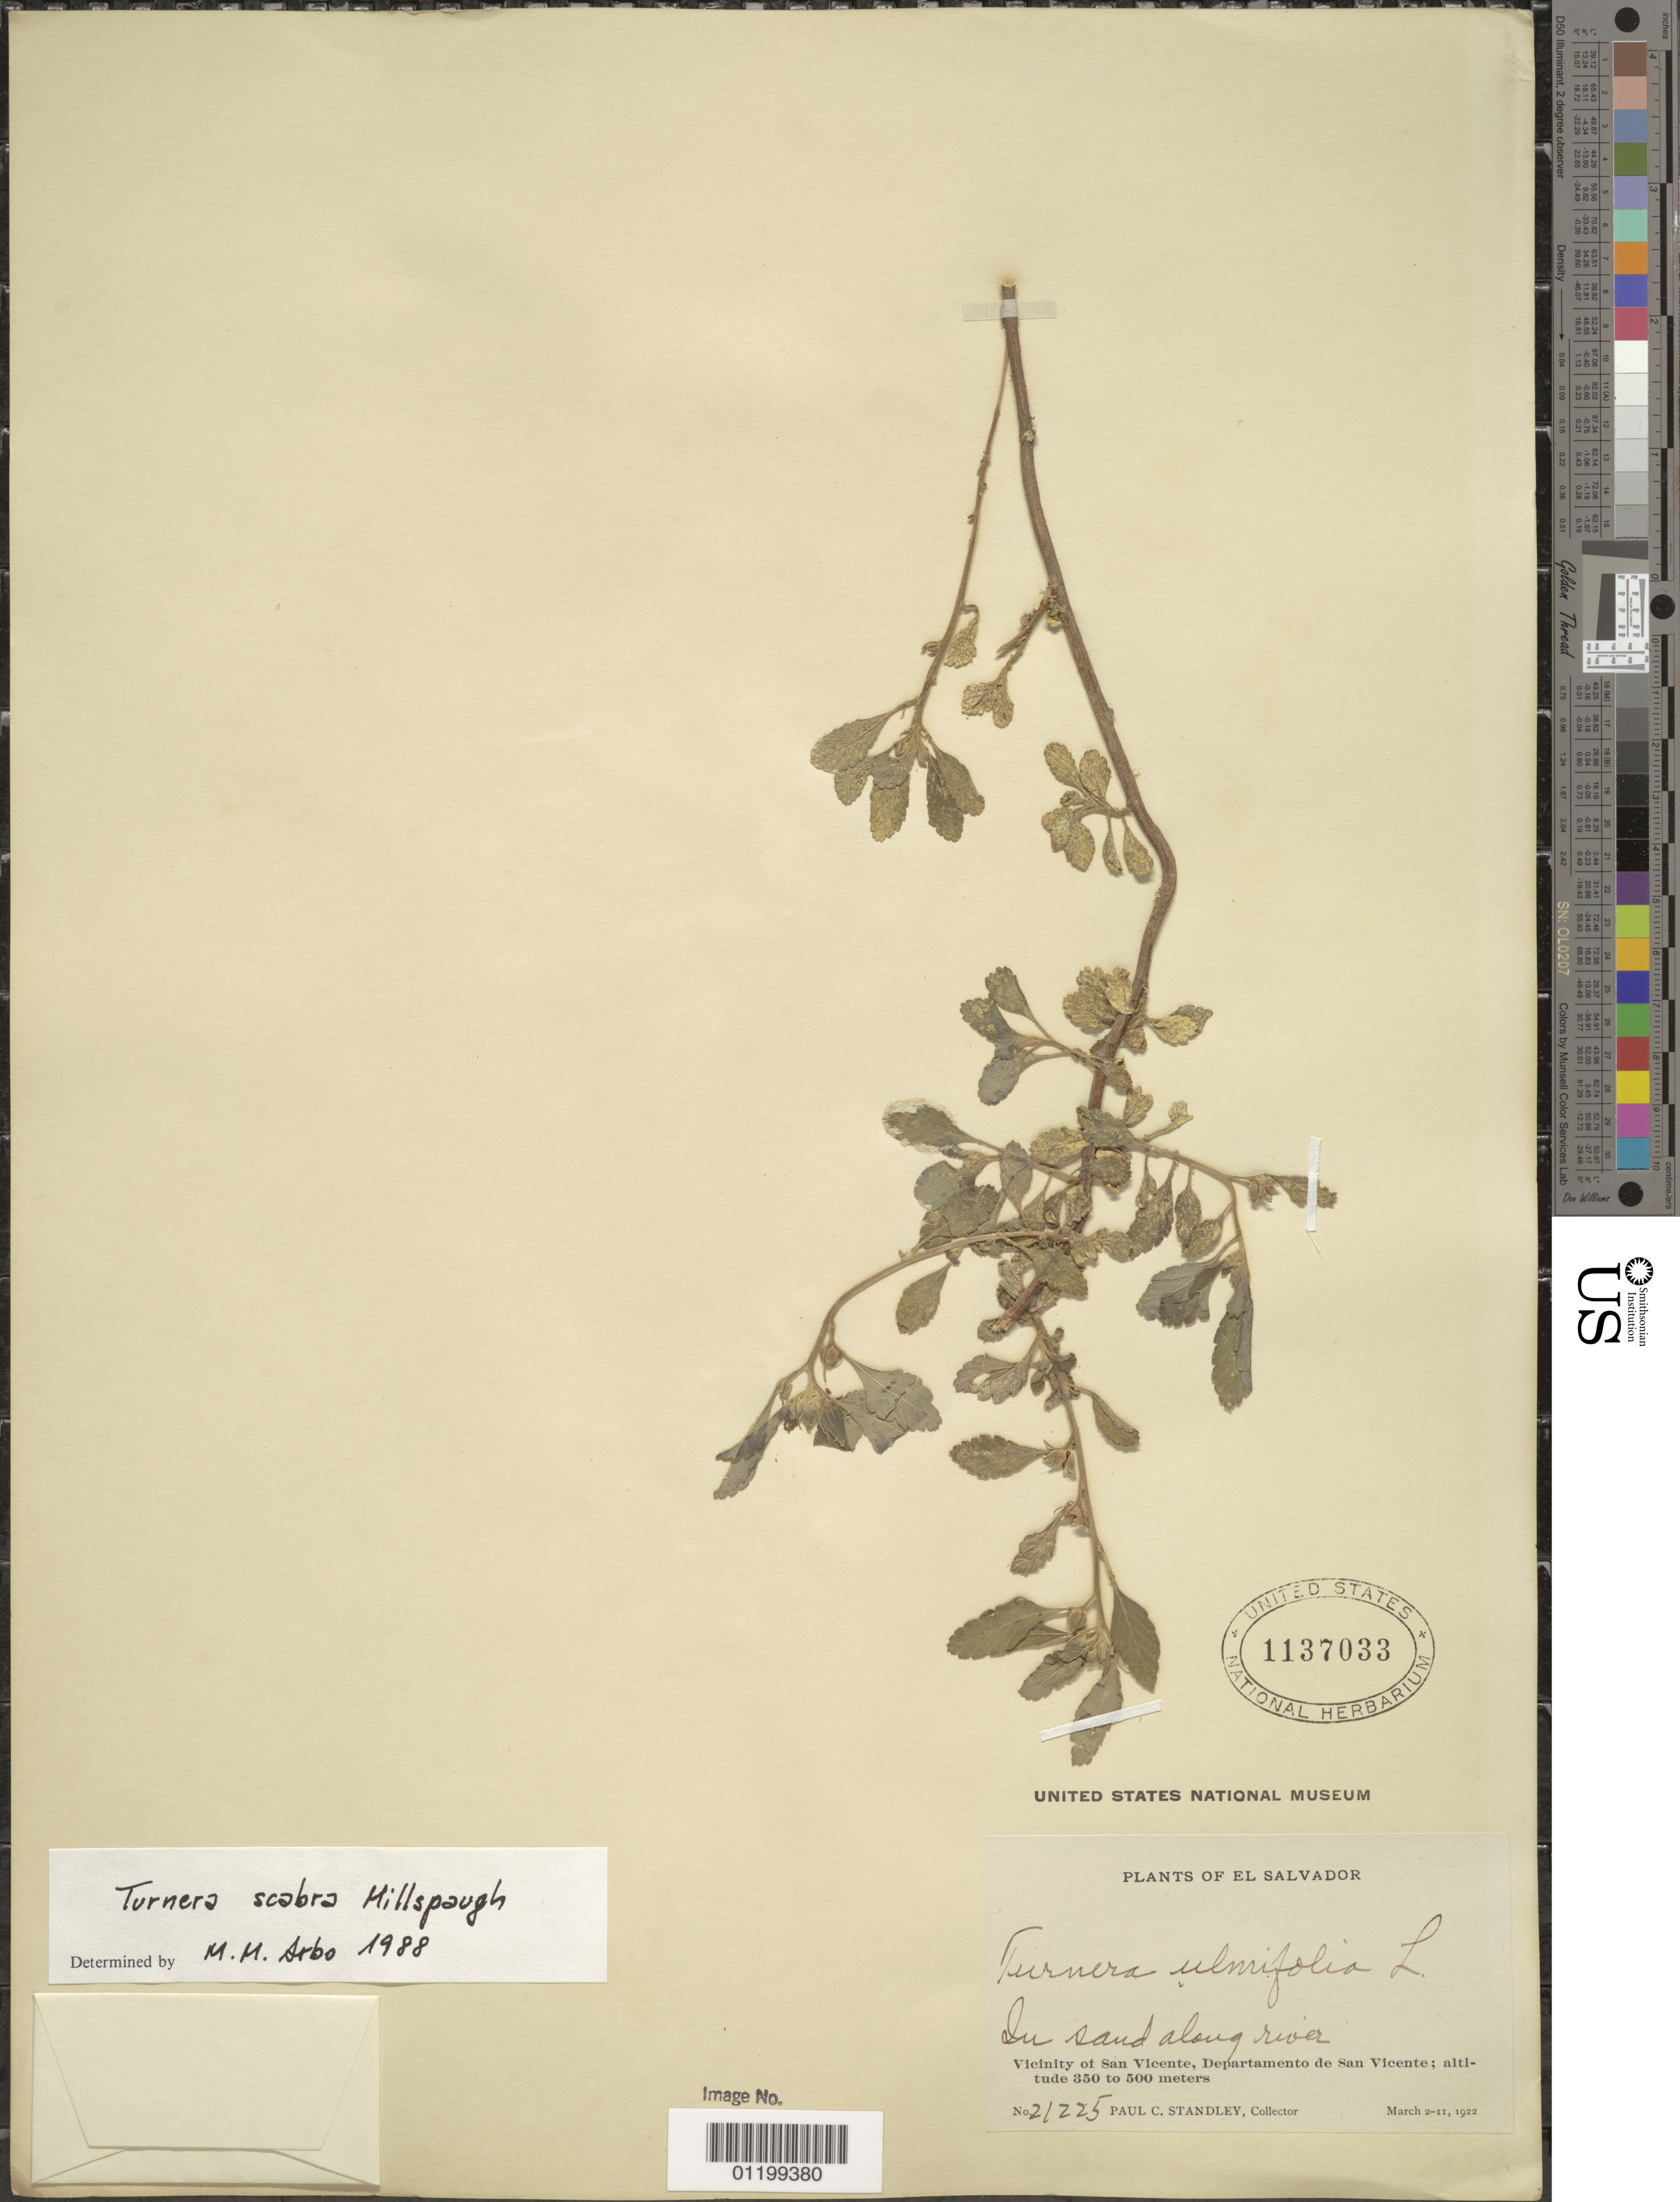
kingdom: Plantae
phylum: Tracheophyta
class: Magnoliopsida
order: Malpighiales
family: Turneraceae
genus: Turnera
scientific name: Turnera scabra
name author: Millsp.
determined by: Arbo, M. M.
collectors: P. C. Standley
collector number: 21225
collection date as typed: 02 Mar 1922 to 11 Mar 1922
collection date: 1922-03-02/1922-03-11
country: El Salvador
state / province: San Vincente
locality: Vicinity of San Vicente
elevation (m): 350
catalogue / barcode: US 1137033